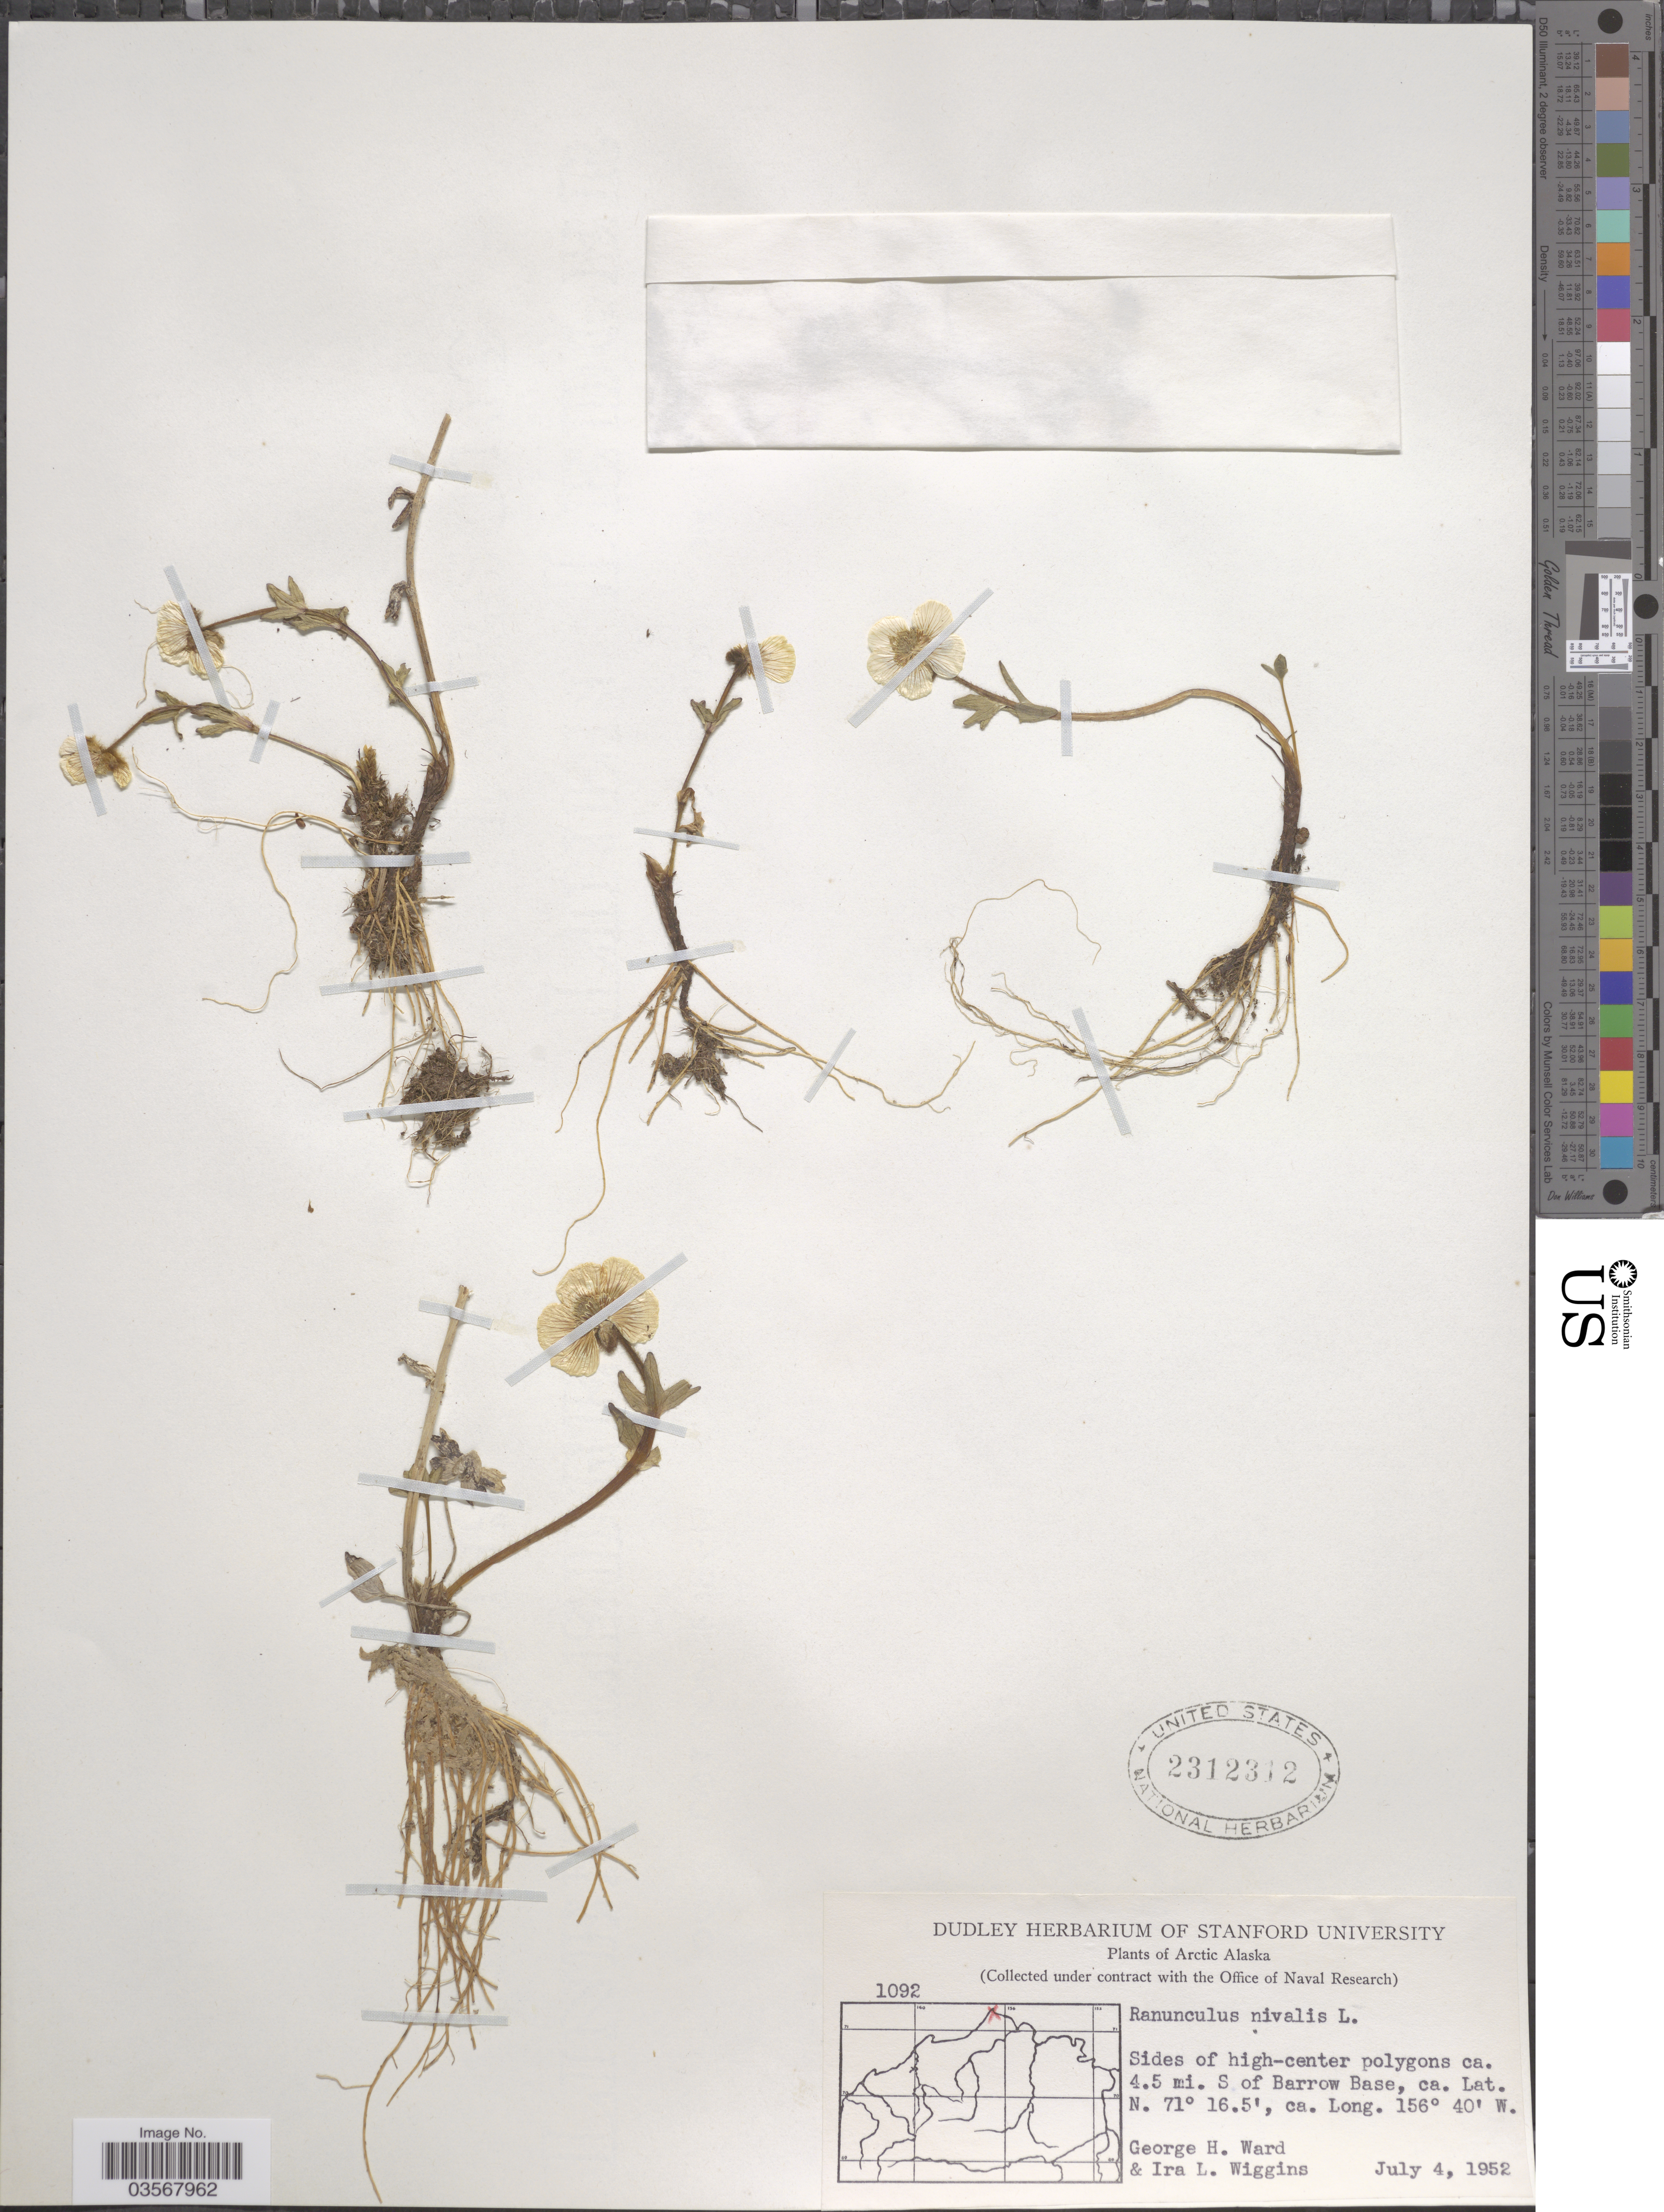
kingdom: Plantae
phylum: Tracheophyta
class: Magnoliopsida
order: Ranunculales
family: Ranunculaceae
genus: Ranunculus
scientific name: Ranunculus nivalis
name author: L.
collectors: G. H. Ward & I. L. Wiggins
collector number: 1092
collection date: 1952-07-04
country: United States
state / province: Alaska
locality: Arctic Alaska. Sides of high-center polygons ca. 4.5 mi. S of Barrow Base.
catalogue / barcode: US 2312312